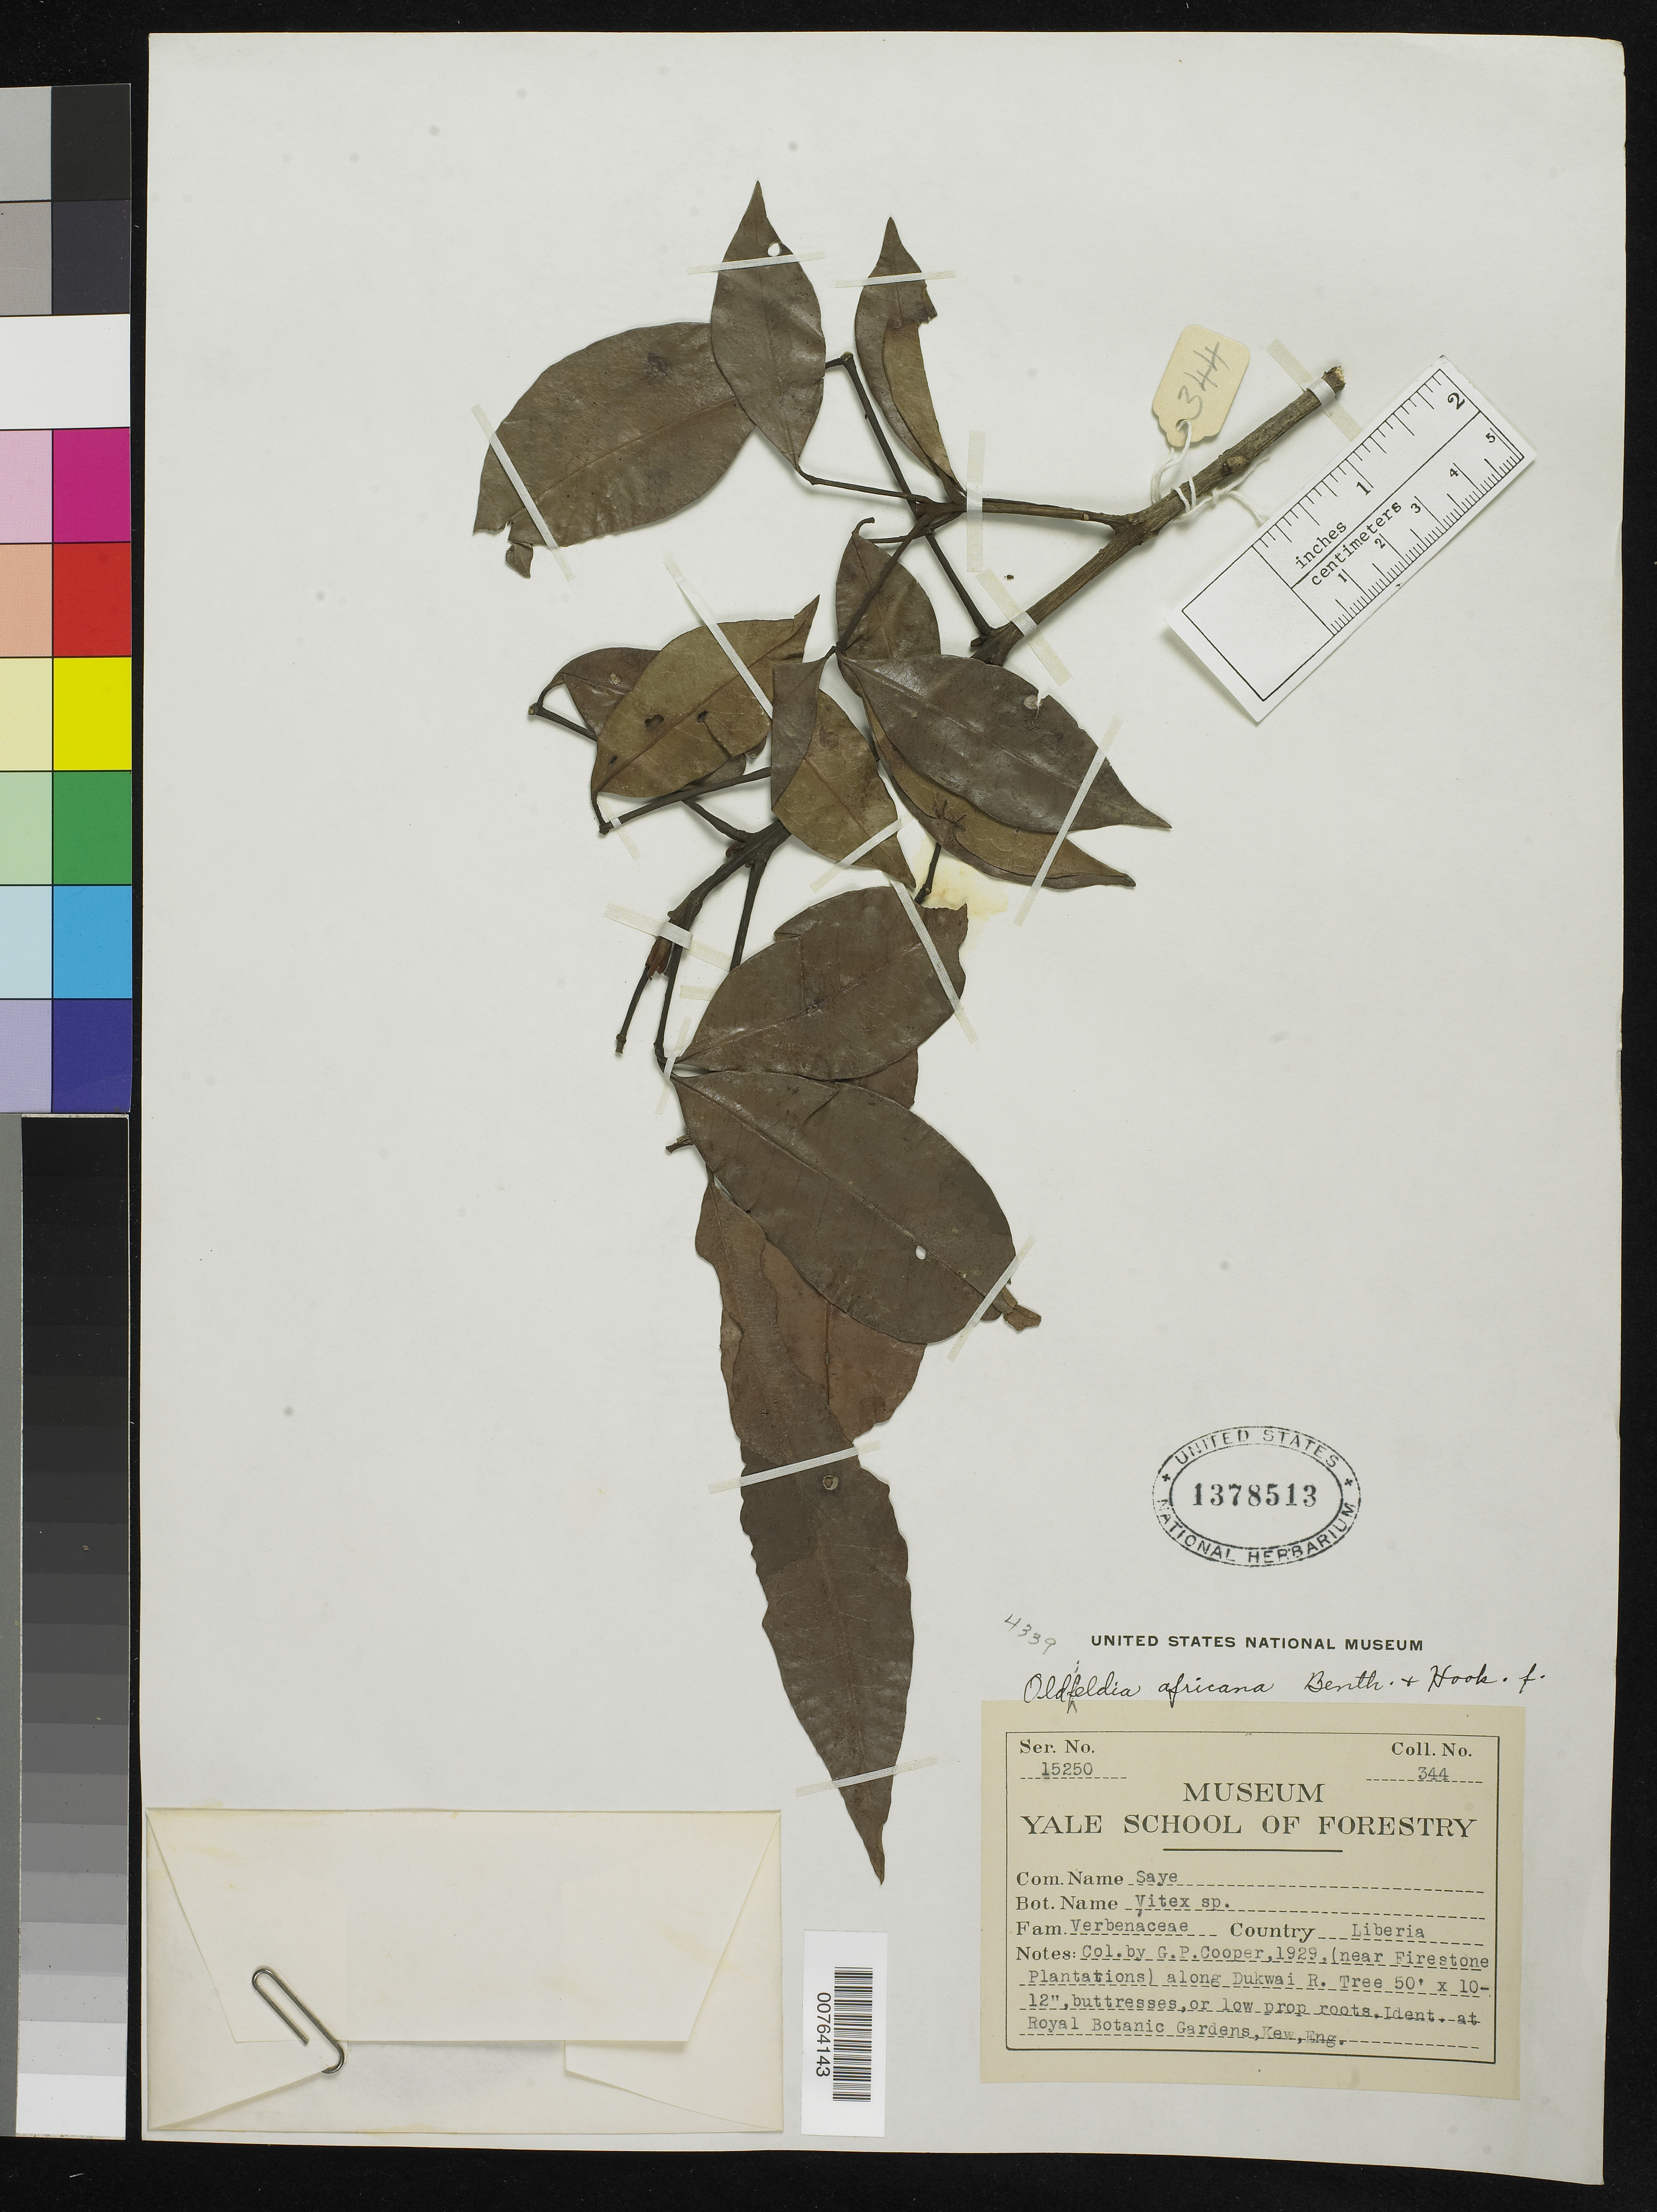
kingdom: Plantae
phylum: Tracheophyta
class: Magnoliopsida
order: Malpighiales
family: Picrodendraceae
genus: Oldfieldia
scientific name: Oldfieldia africana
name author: Benth. & Hook. f.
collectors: G. Cooper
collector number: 344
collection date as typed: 1929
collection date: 1929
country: Liberia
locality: (near Firestone Plantations) along Dukwai River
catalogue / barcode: US 1378513